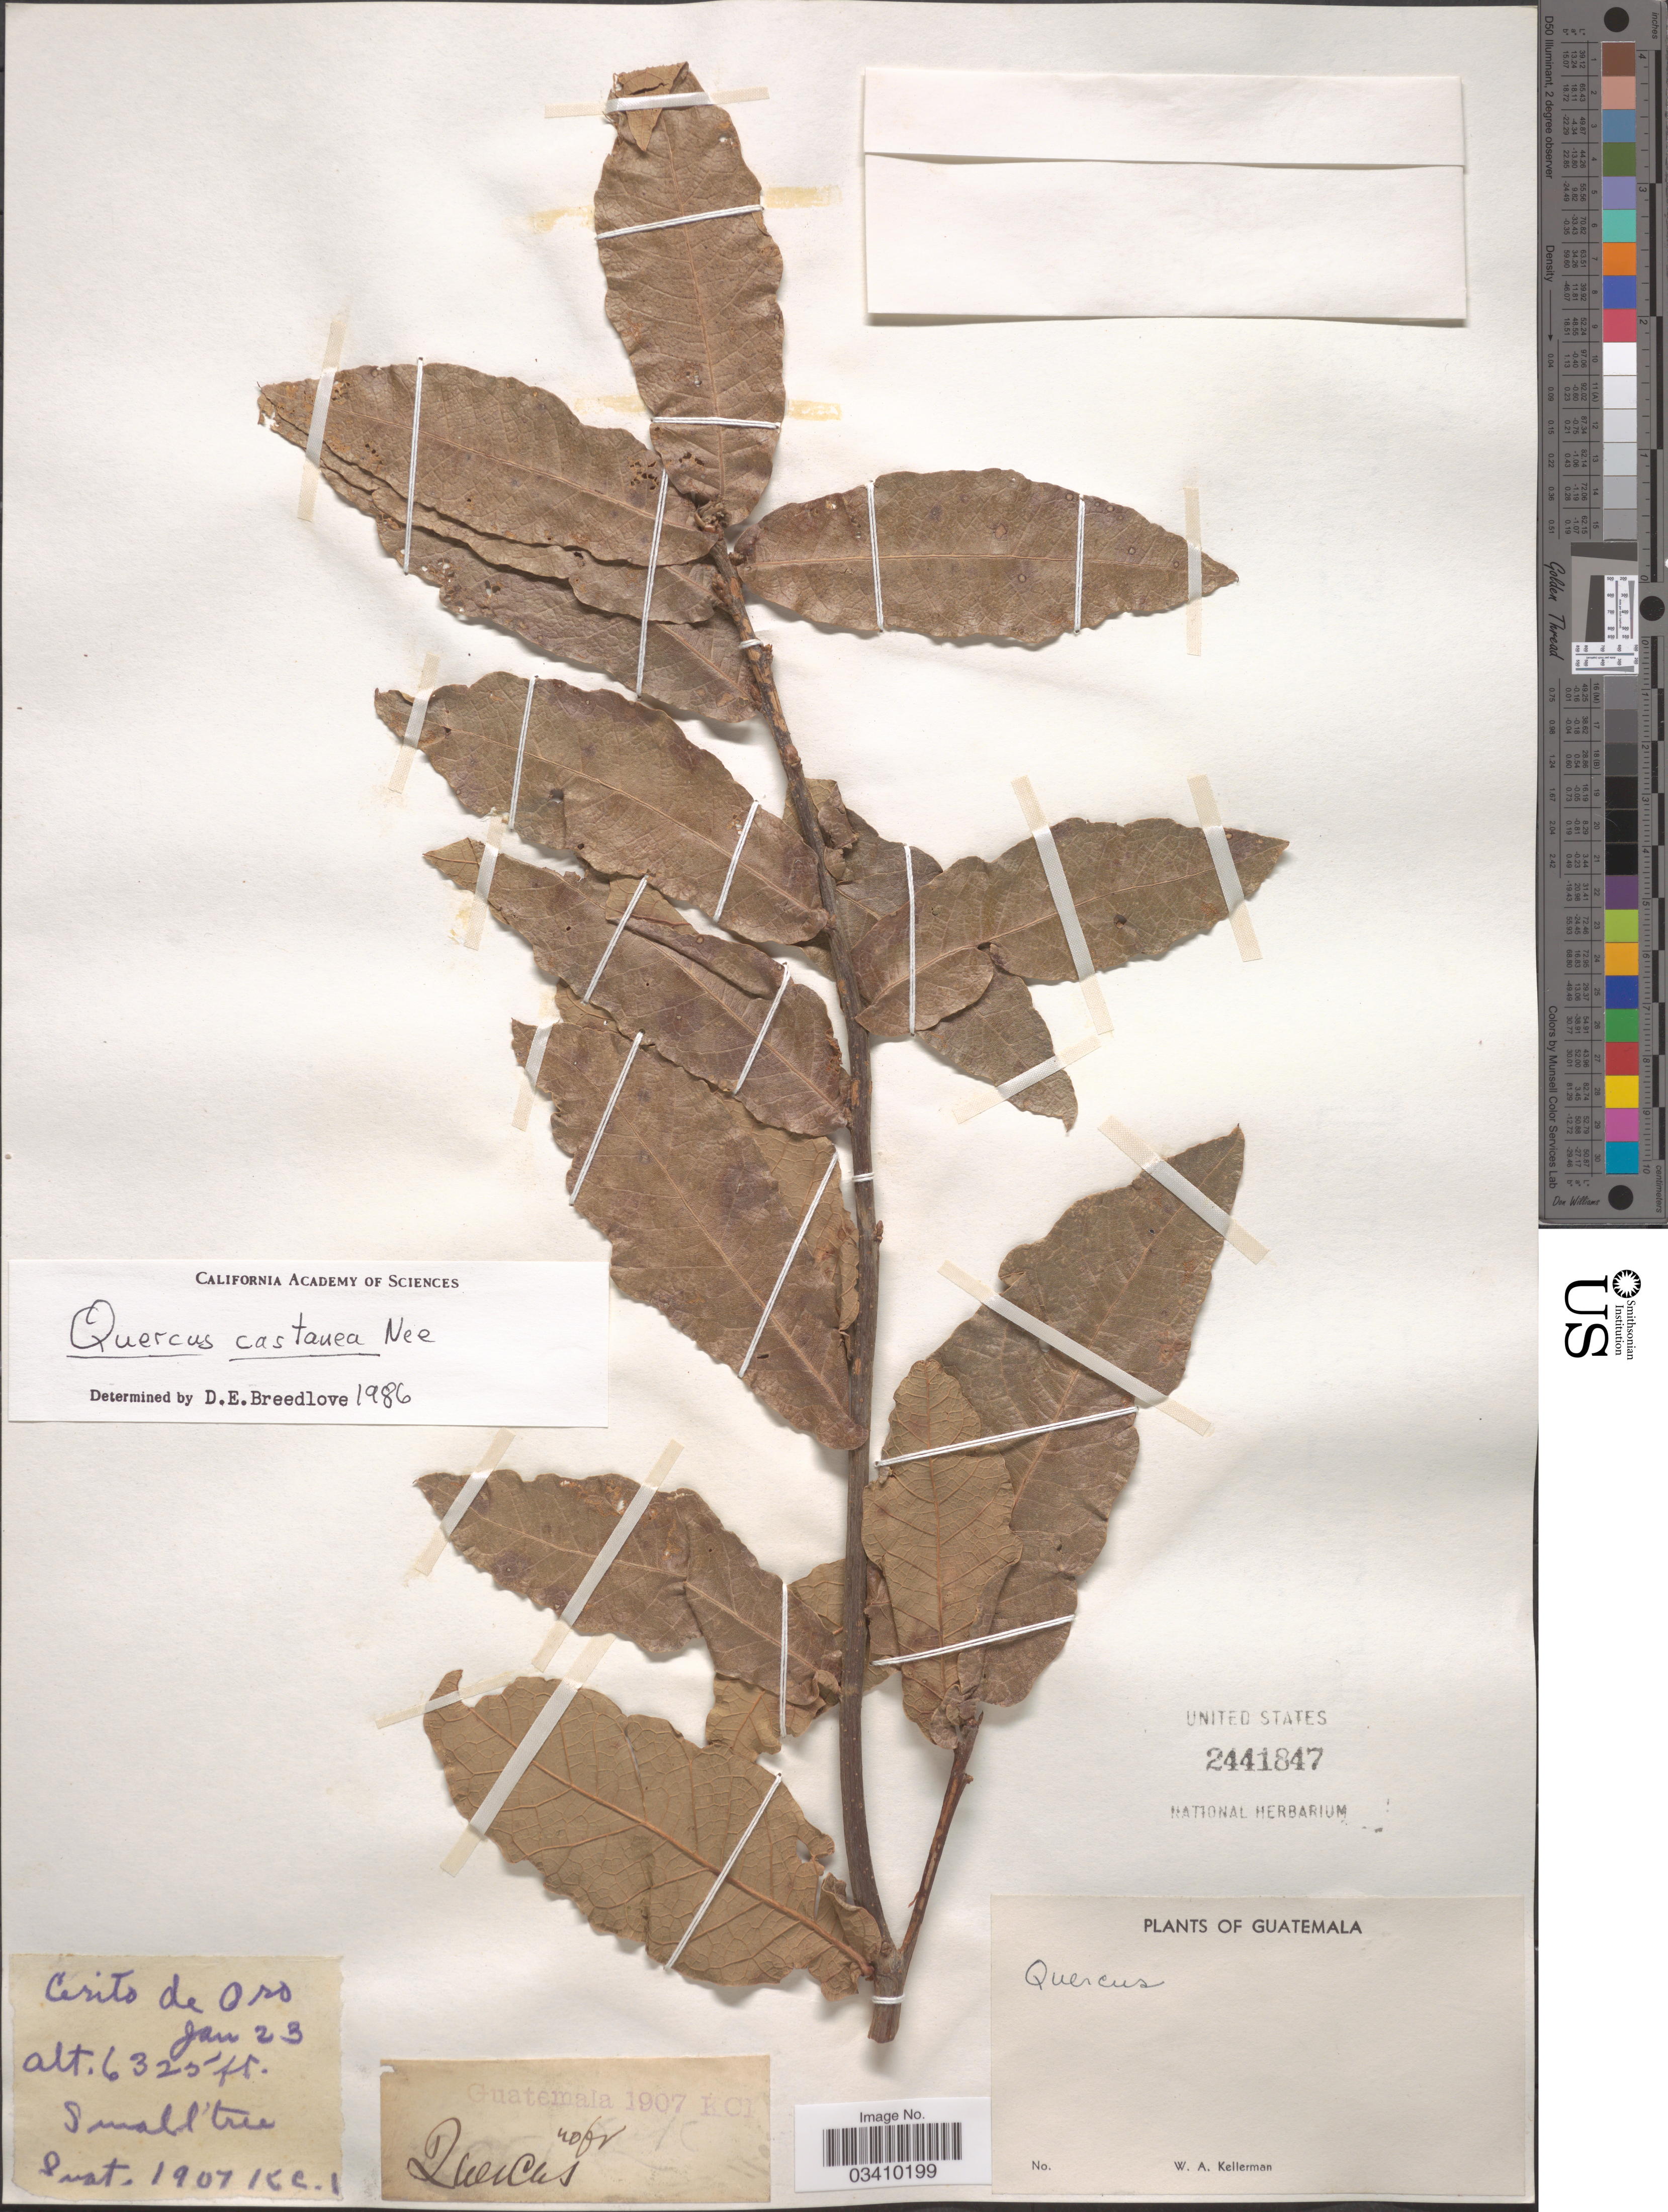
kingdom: Plantae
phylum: Tracheophyta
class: Magnoliopsida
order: Fagales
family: Fagaceae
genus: Quercus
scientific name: Quercus castanea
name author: Née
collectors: W. Kellerman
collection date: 1907-01-23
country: Guatemala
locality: Cerito de Oro.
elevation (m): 1928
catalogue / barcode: US 2441847